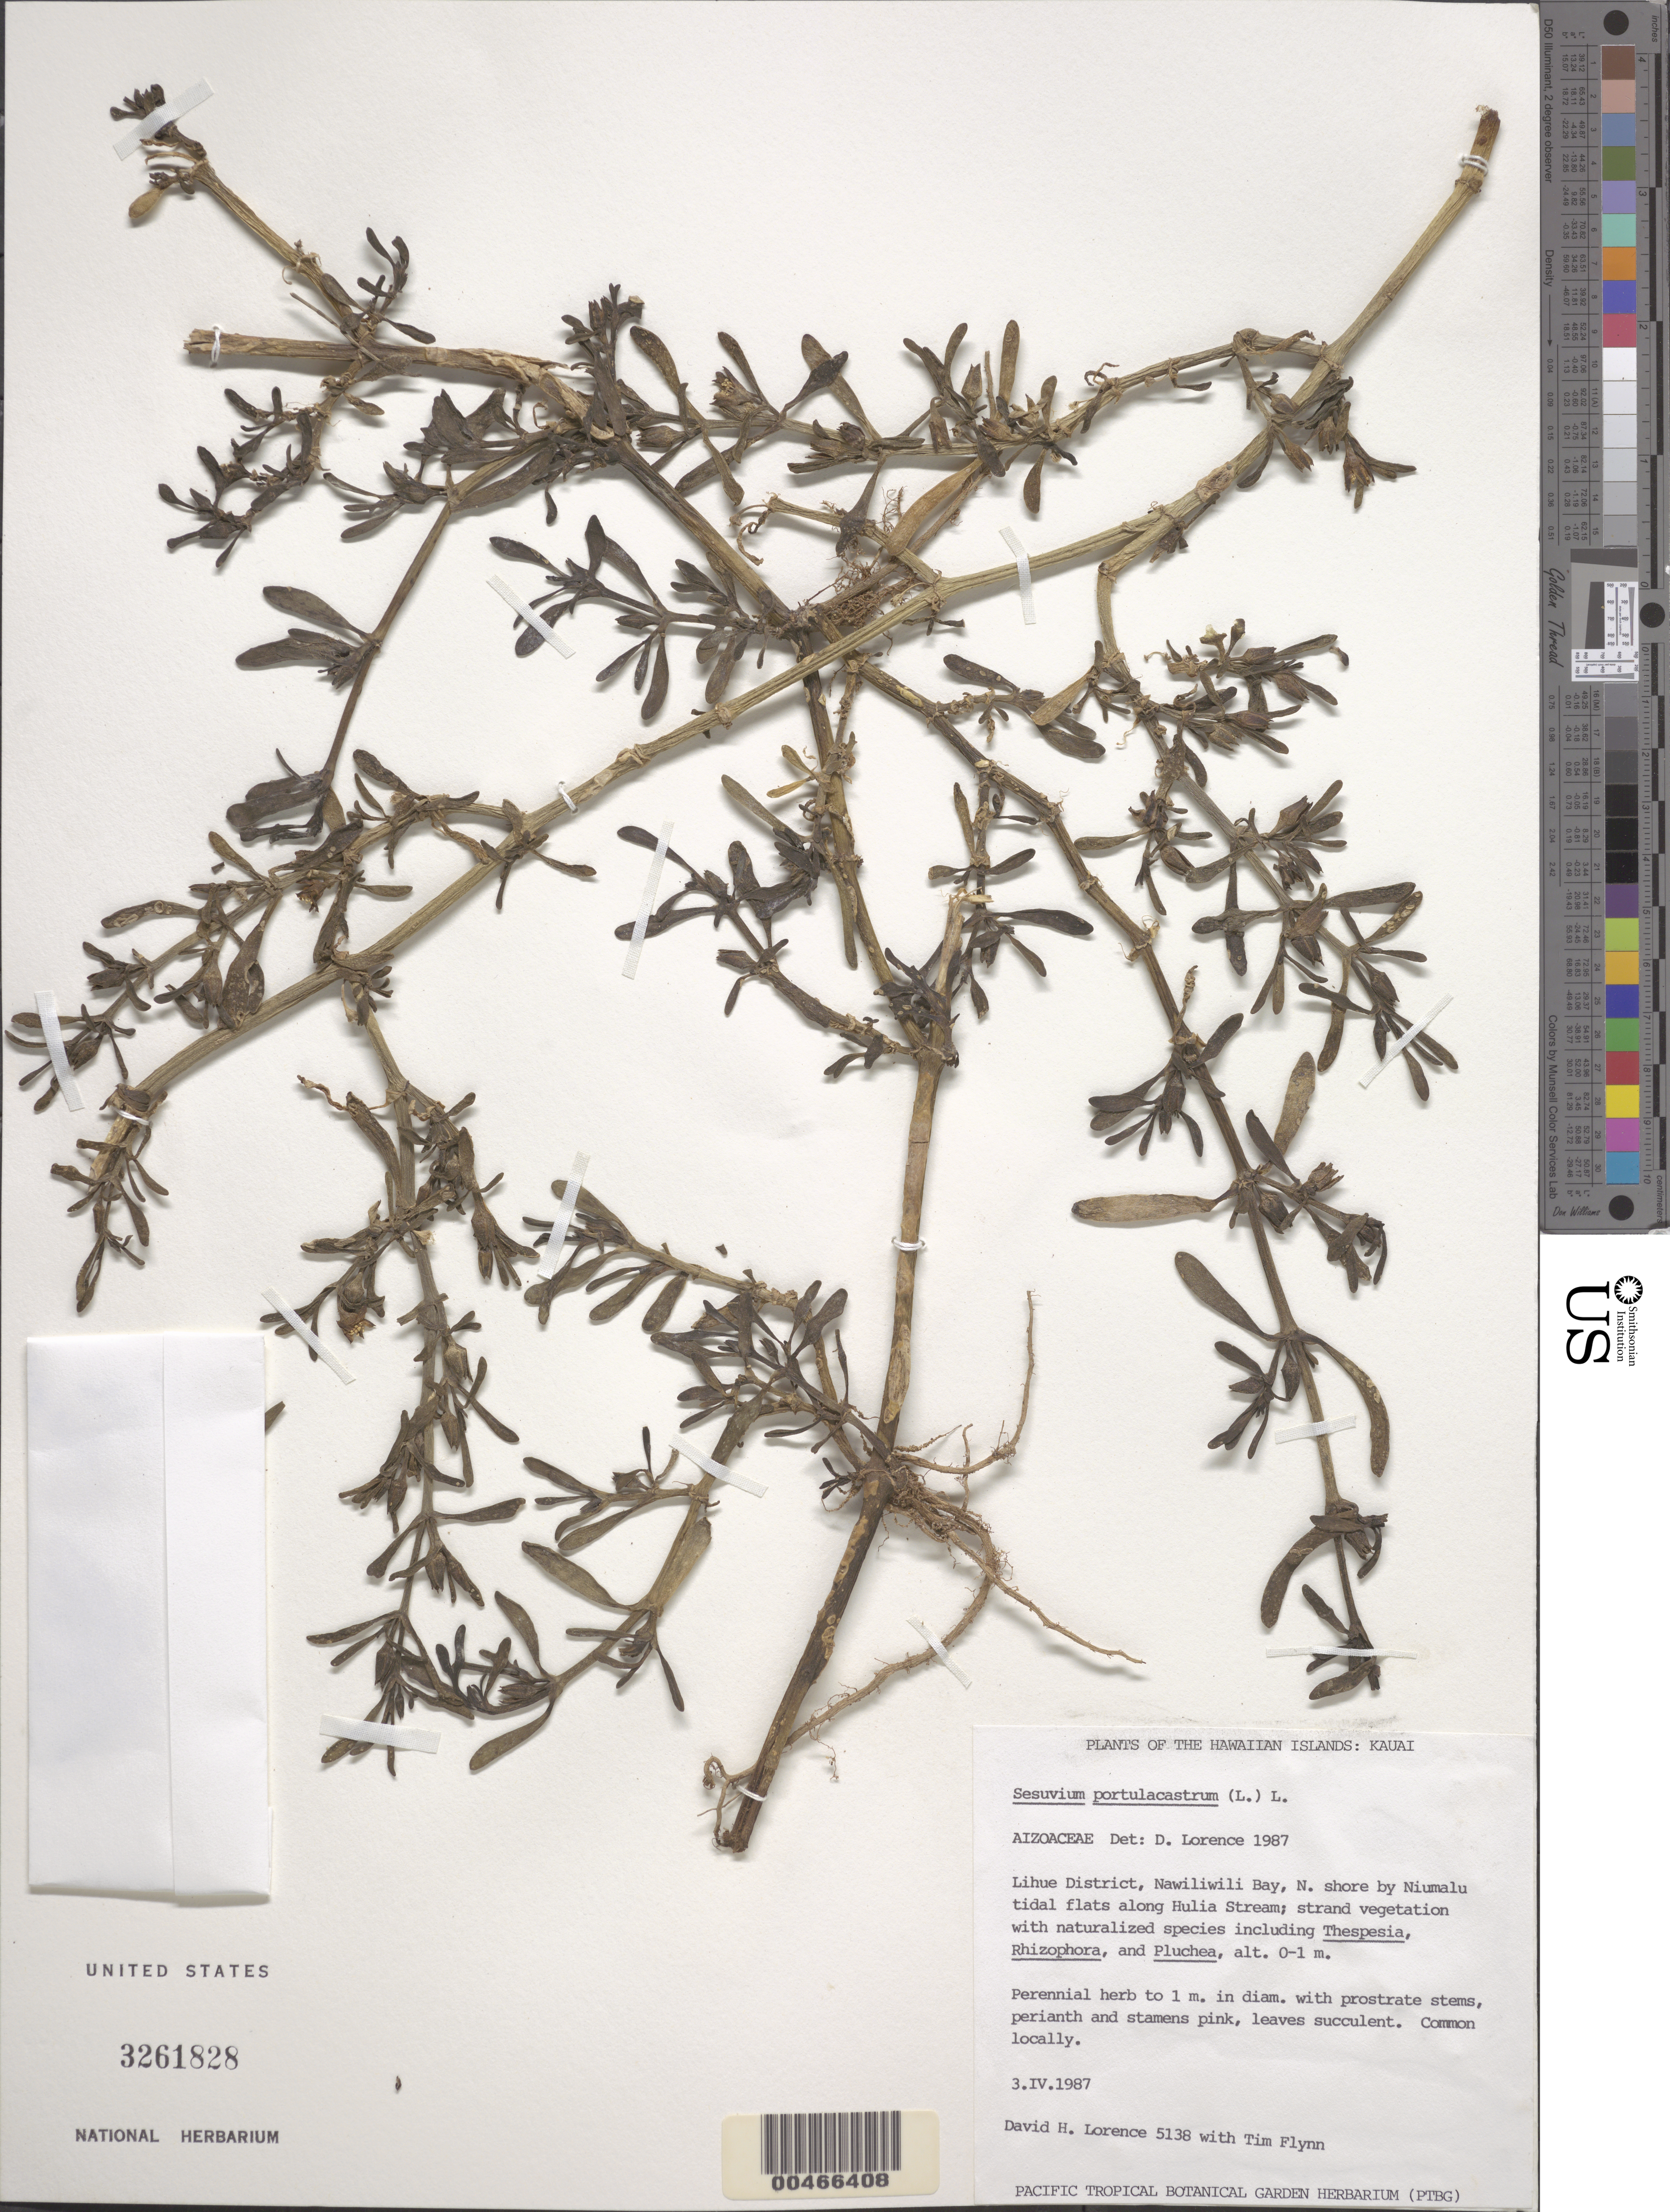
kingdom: Plantae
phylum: Tracheophyta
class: Magnoliopsida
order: Caryophyllales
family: Aizoaceae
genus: Sesuvium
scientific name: Sesuvium portulacastrum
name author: (L.) L.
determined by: Lorence, D. L.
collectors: D. Lorence & T. W. Flynn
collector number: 5138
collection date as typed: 3 Apr 1987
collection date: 1987-04-03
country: United States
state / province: Hawaii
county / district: Kauai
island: Kaua'i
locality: Lihue Dist., Nawiliwili Bay, N shore by Niumalu tidal flats along Hulia Stream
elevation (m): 0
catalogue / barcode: US 3261828